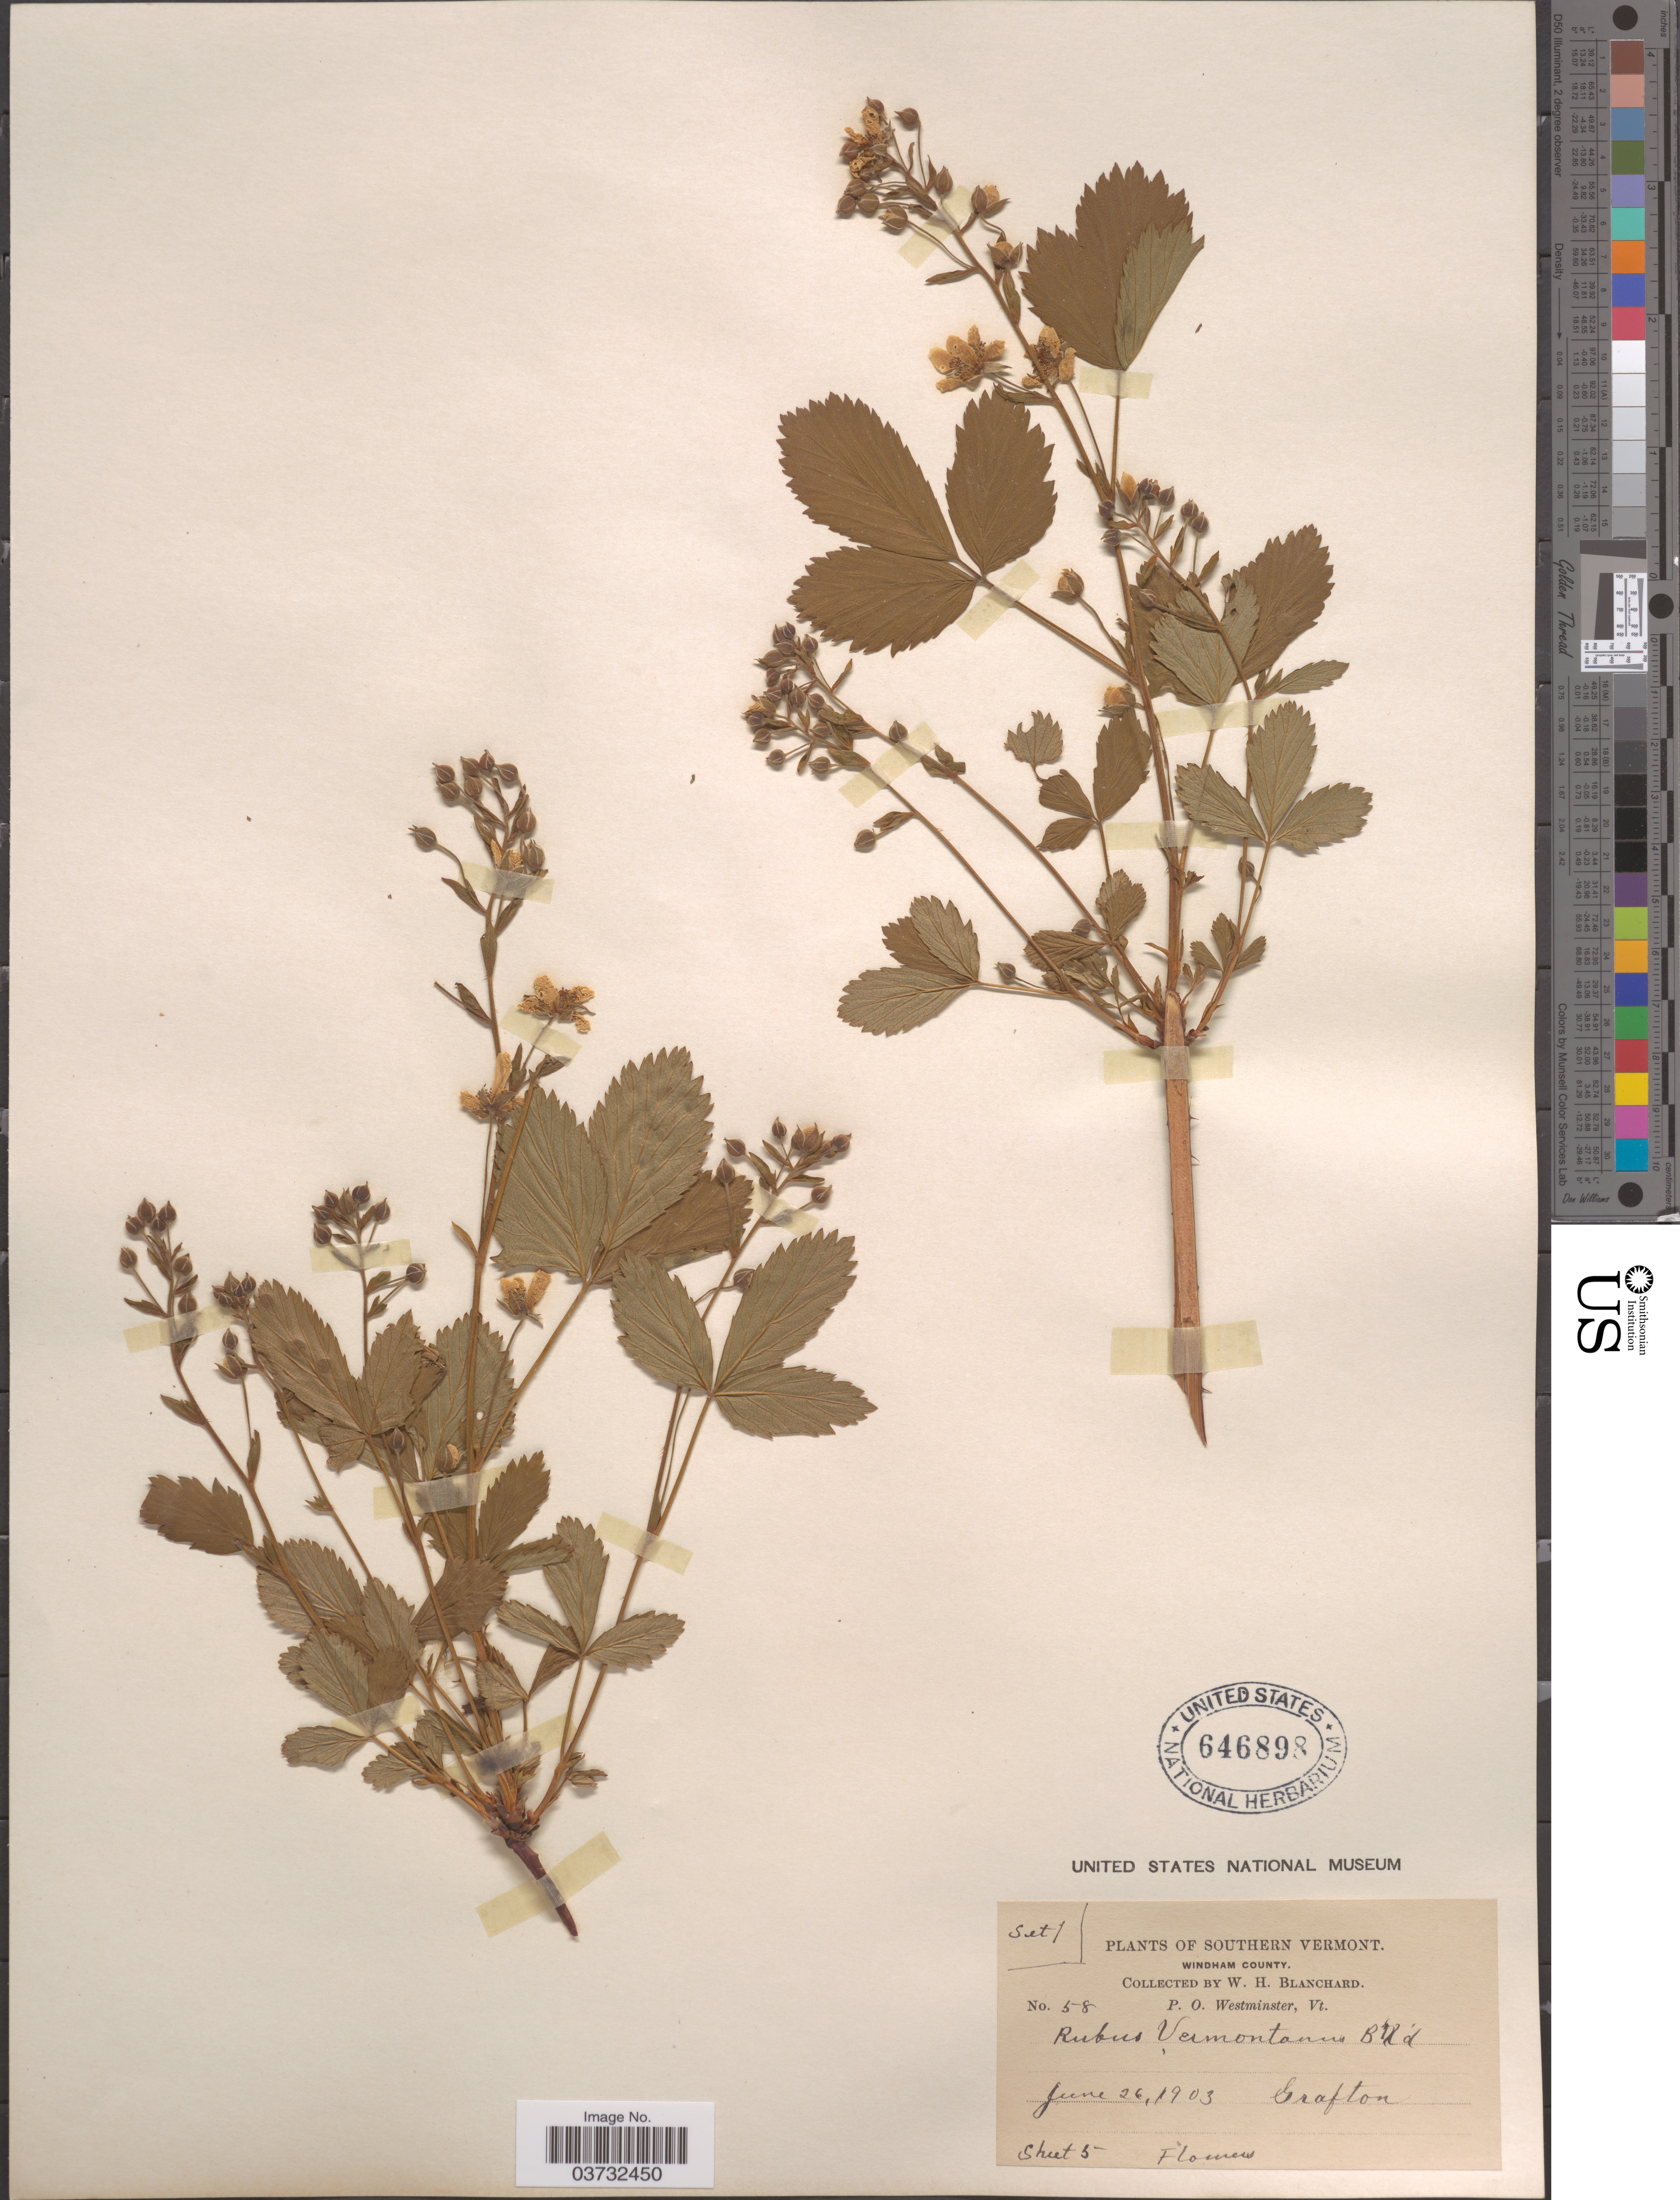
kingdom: Plantae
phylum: Tracheophyta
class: Magnoliopsida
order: Rosales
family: Rosaceae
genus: Rubus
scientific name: Rubus vermontanus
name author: Blanch.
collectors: W. H. Blanchard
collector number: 58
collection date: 1903-06-26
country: United States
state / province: Vermont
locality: Southern Vermont. Windham County. Grafton.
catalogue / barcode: US 646898